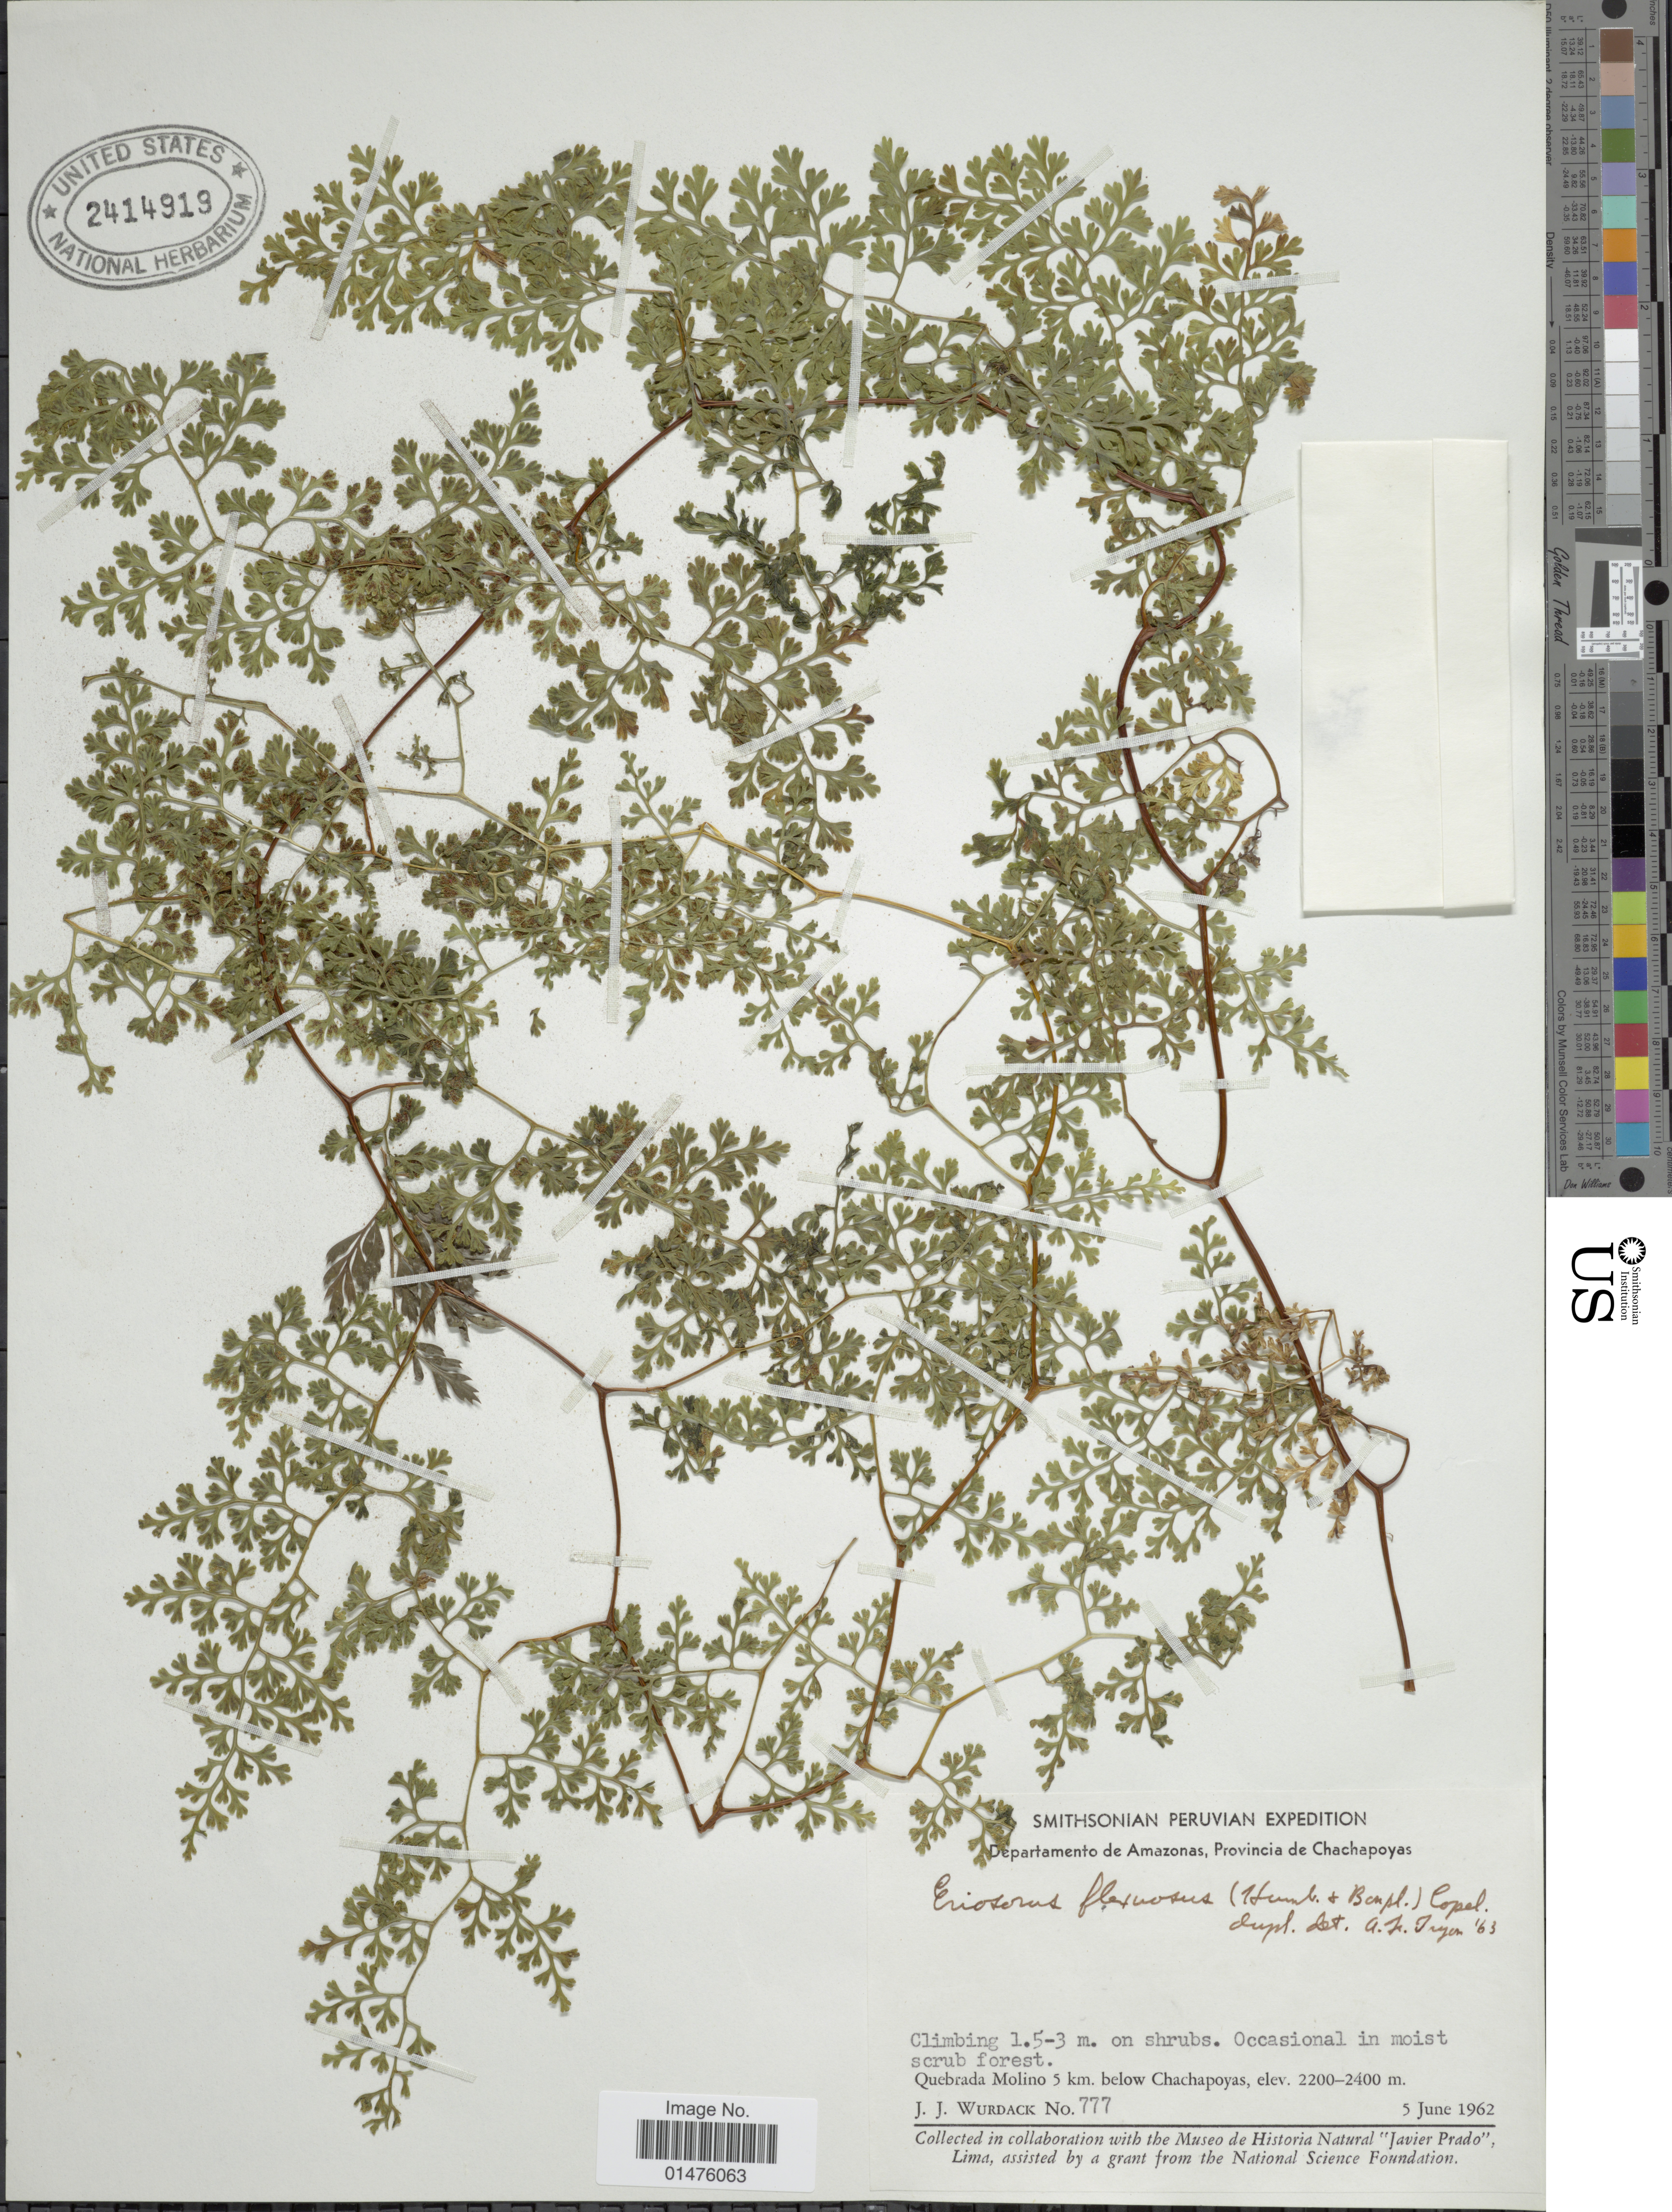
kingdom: Plantae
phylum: Tracheophyta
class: Polypodiopsida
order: Polypodiales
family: Pteridaceae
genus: Jamesonia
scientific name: Jamesonia flexuosa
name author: (Humb. & Bonpl.) Christenh.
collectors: J. J. Wurdack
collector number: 777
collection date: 1962-06-05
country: Peru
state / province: Amazonas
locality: Departamento de Amazonas, Provincia de Chachapoyas, Quebrada Molino 5 km. below Chachapoyas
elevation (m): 2200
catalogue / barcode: US 2414919